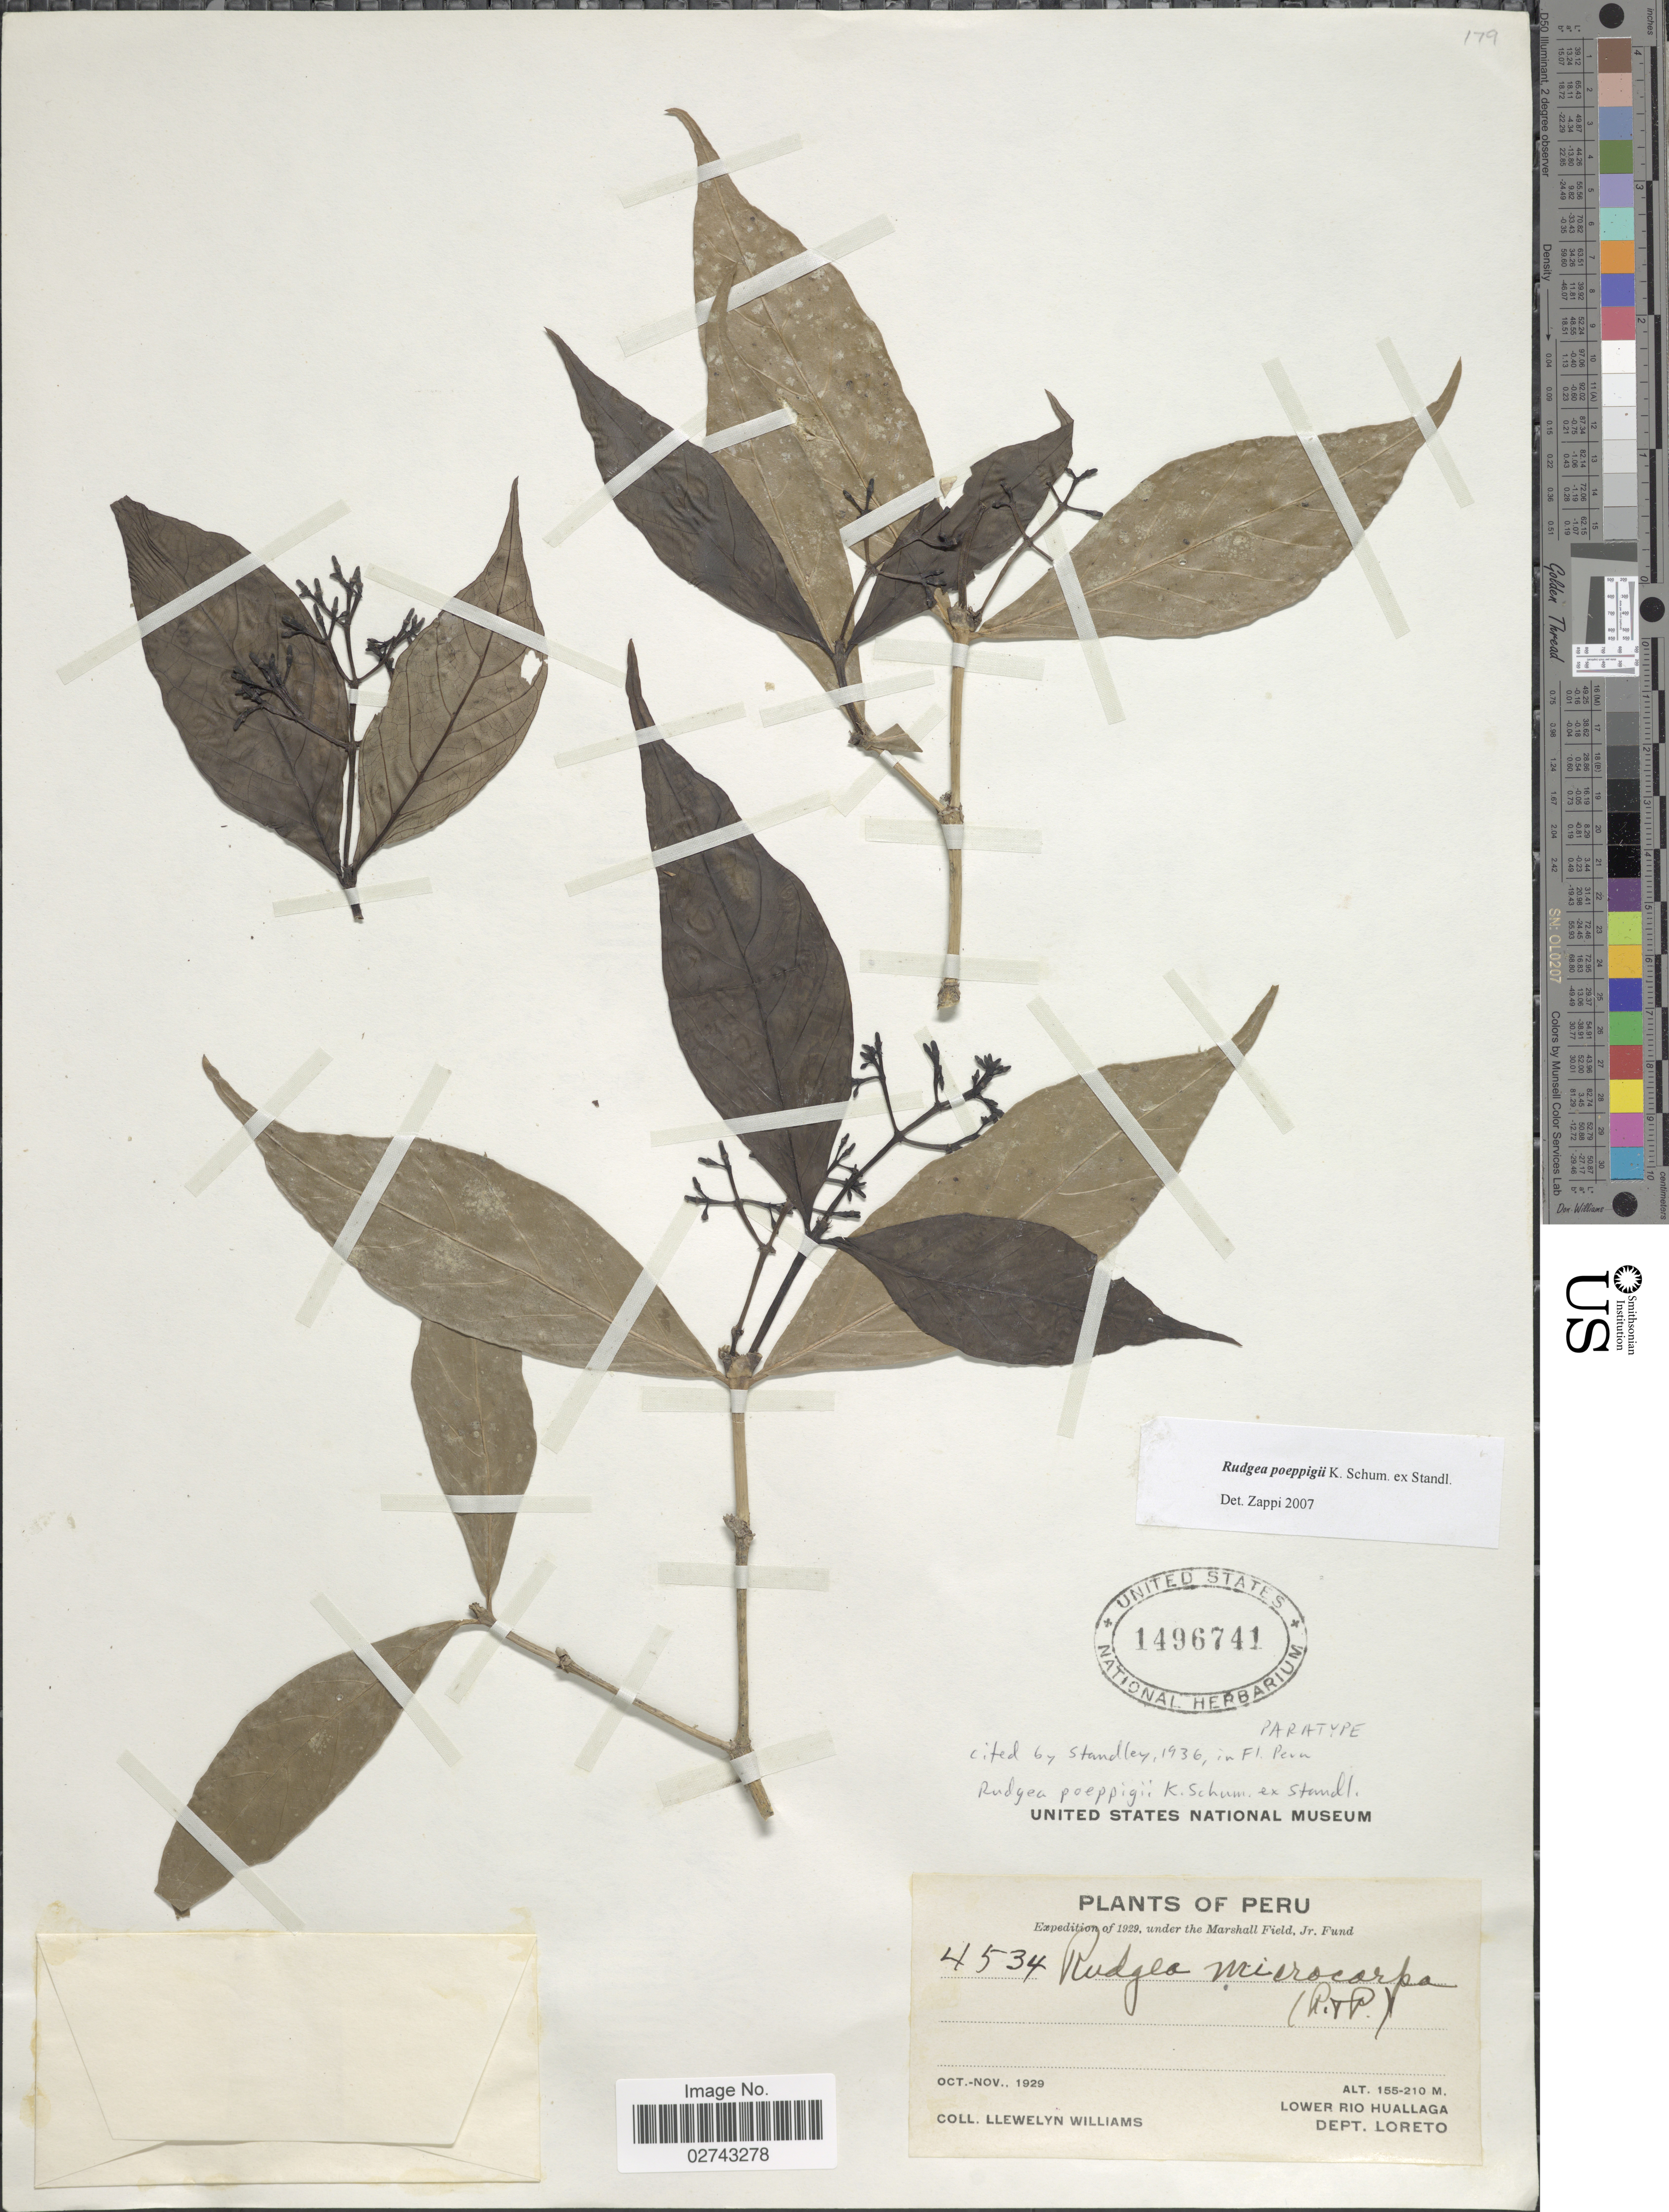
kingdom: Plantae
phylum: Tracheophyta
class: Magnoliopsida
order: Gentianales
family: Rubiaceae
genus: Rudgea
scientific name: Rudgea poeppigii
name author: Schum.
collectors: Ll. Williams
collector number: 4534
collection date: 1929-10/1929-11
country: Peru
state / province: Loreto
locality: Lower Rio Huallaga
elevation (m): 155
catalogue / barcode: US 1496741